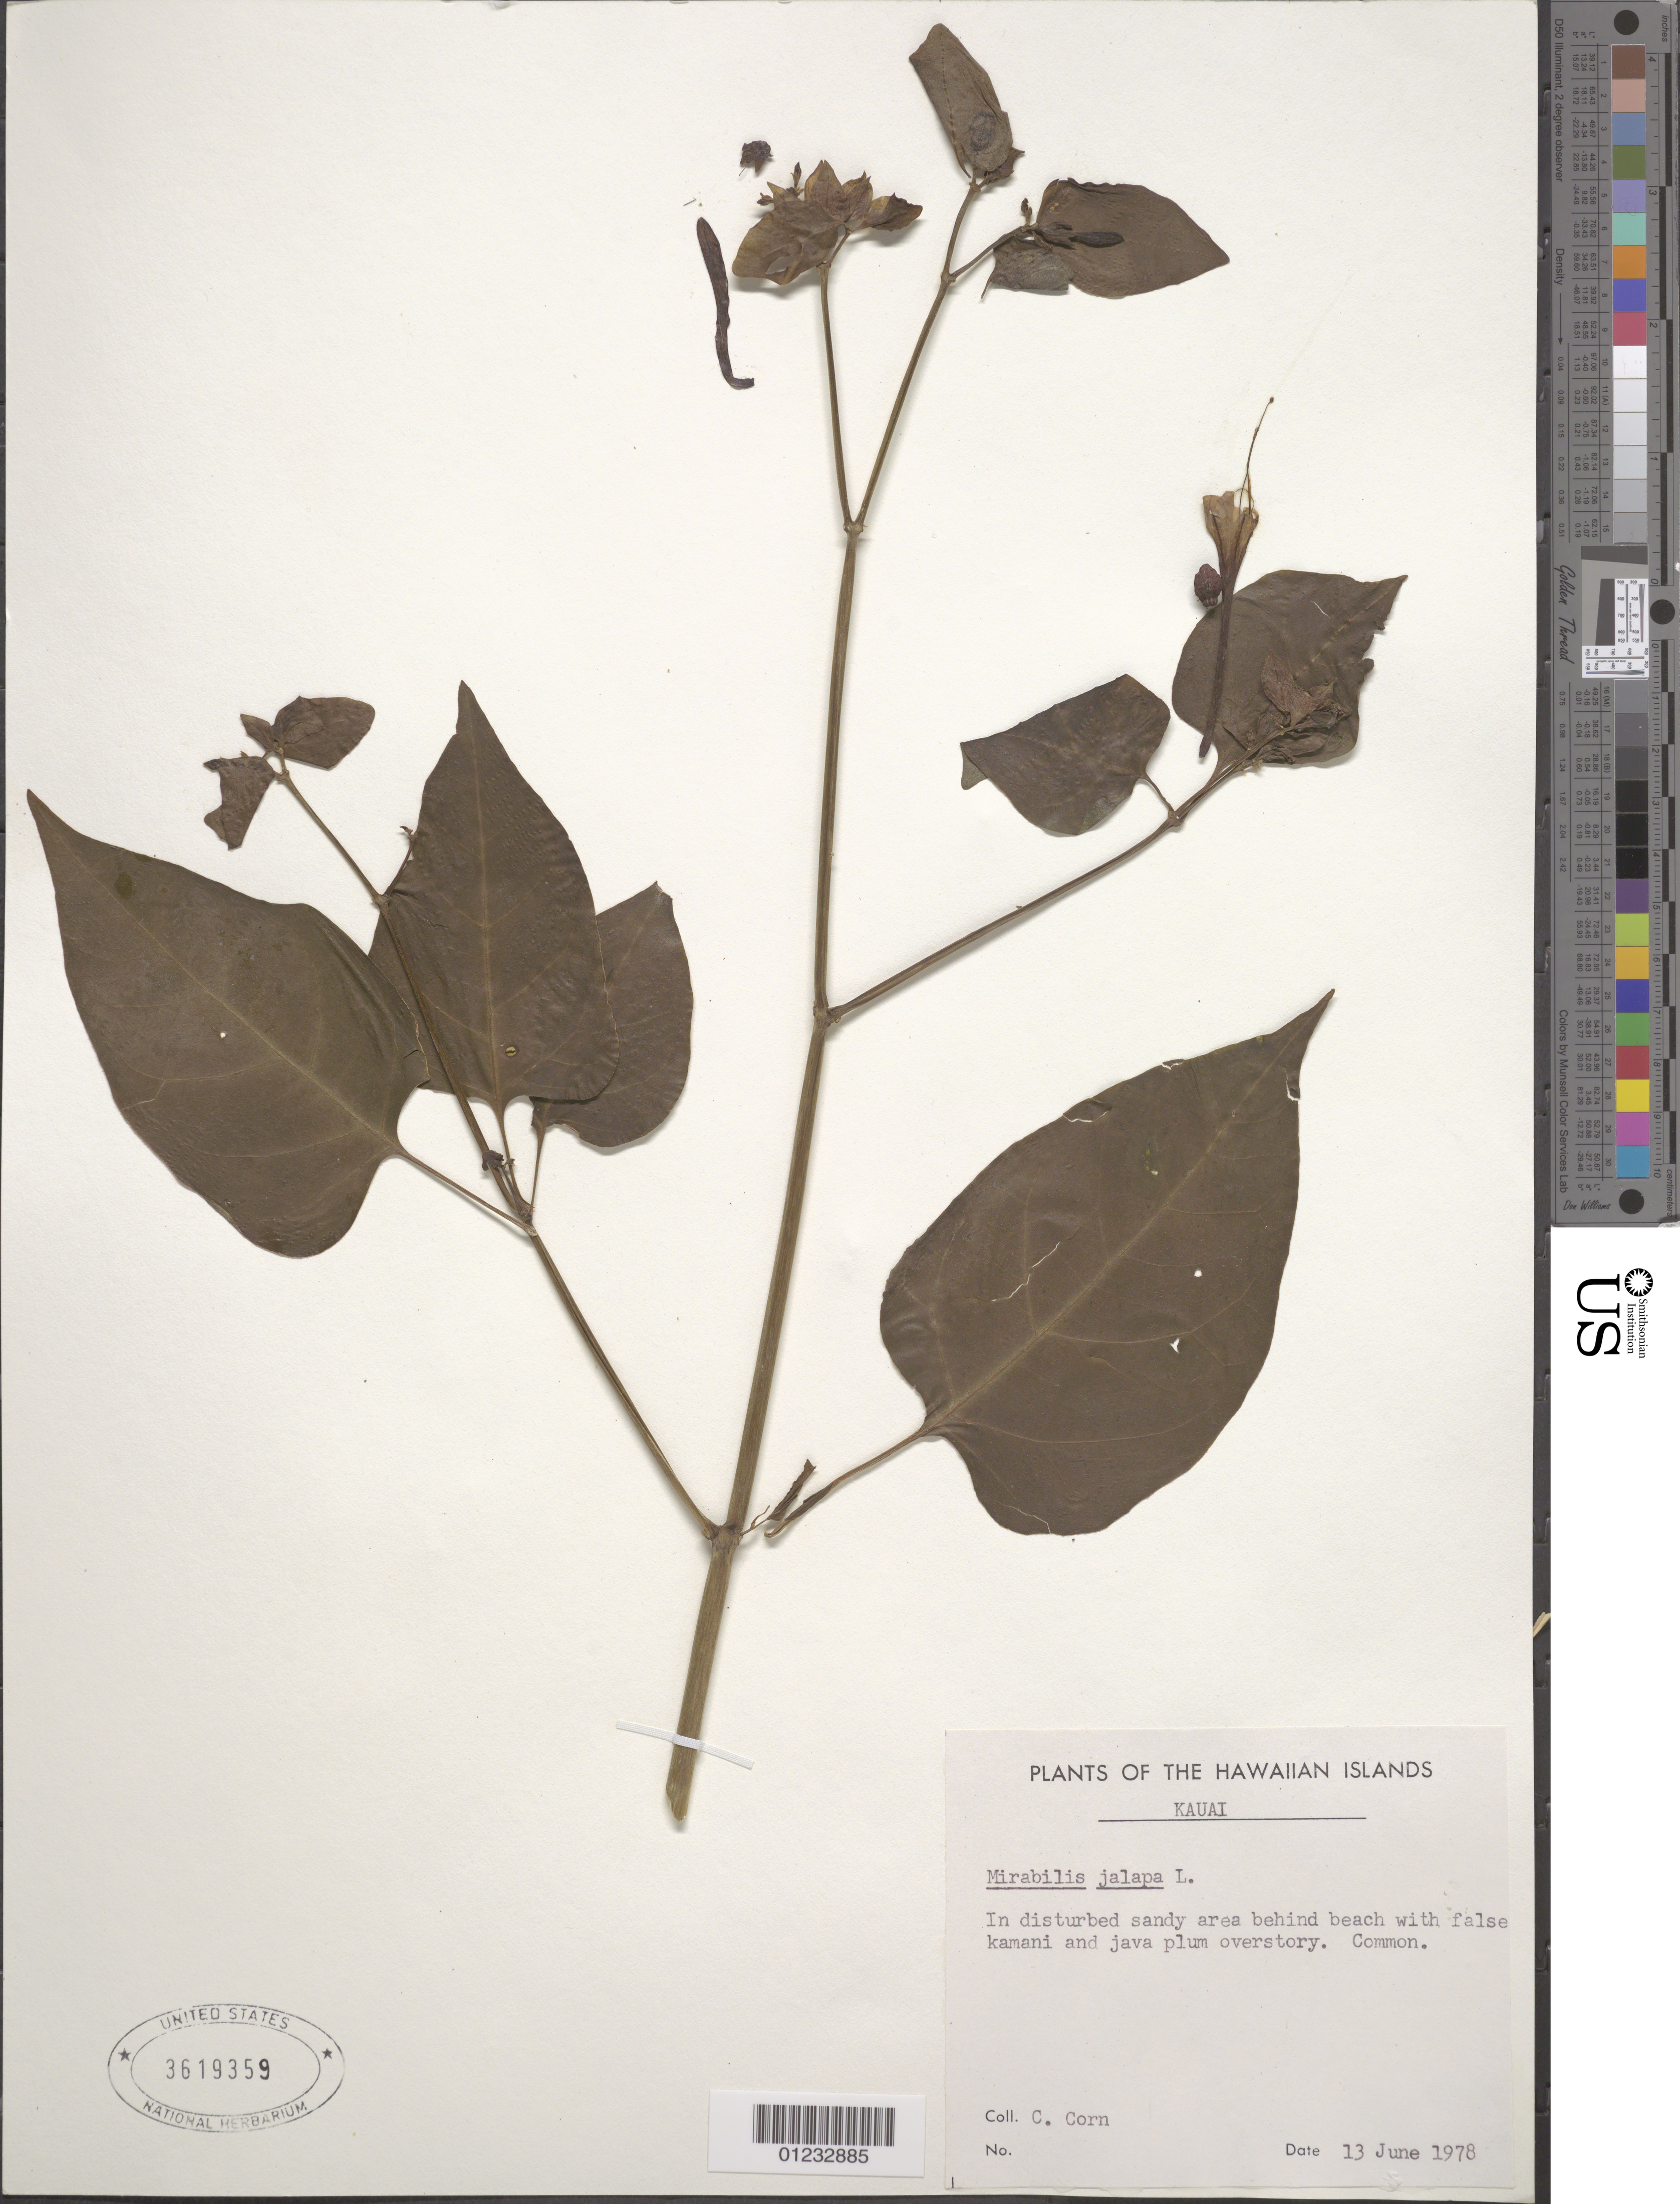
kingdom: Plantae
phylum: Tracheophyta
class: Magnoliopsida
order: Caryophyllales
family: Nyctaginaceae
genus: Mirabilis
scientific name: Mirabilis jalapa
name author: L.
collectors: C. Corn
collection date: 1978-06-13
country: United States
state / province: Hawaii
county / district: Kaui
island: Kaua'i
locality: Sandy area behind beach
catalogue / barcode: US 3619359